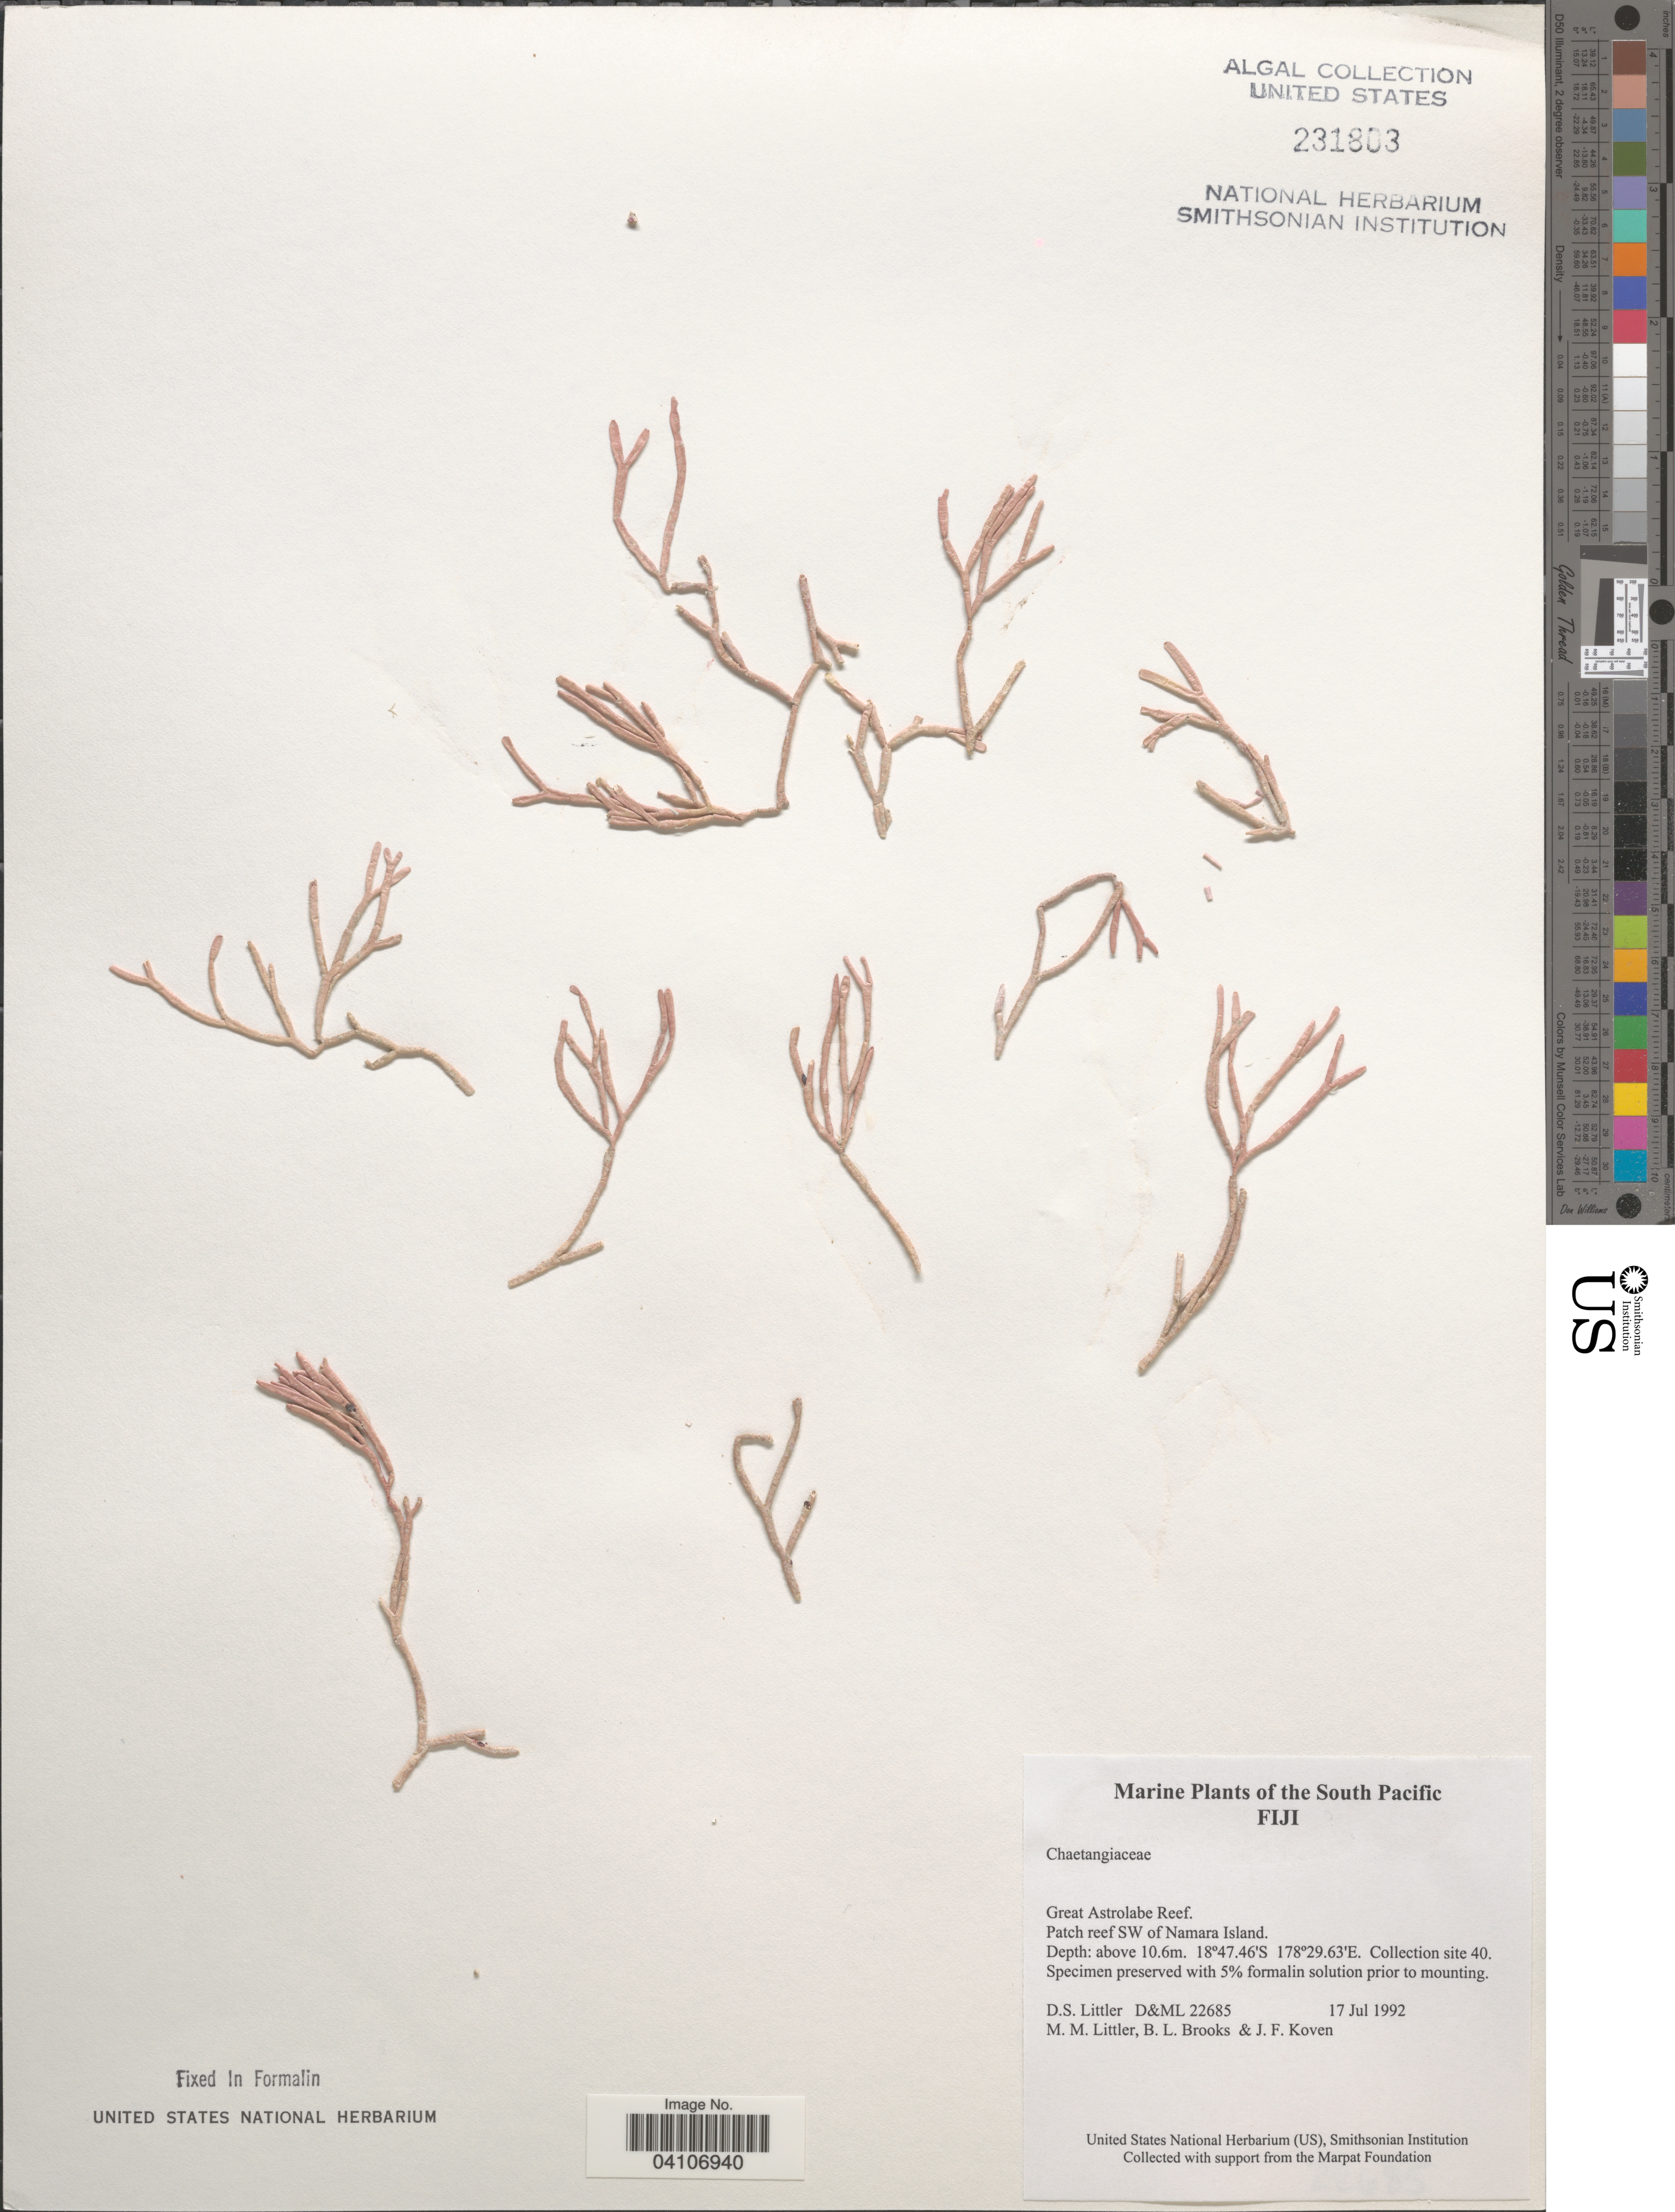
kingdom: Plantae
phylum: Rhodophyta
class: Florideophyceae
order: Nemaliales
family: Chaetangiaceae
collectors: D. S. Littler, B. Brooks & J. Koven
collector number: D&ML22685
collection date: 1992-07-17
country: Fiji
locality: Great Astrolabe Reef. Patch reef SW of Namara Island. Collection site 40.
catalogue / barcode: US 231803